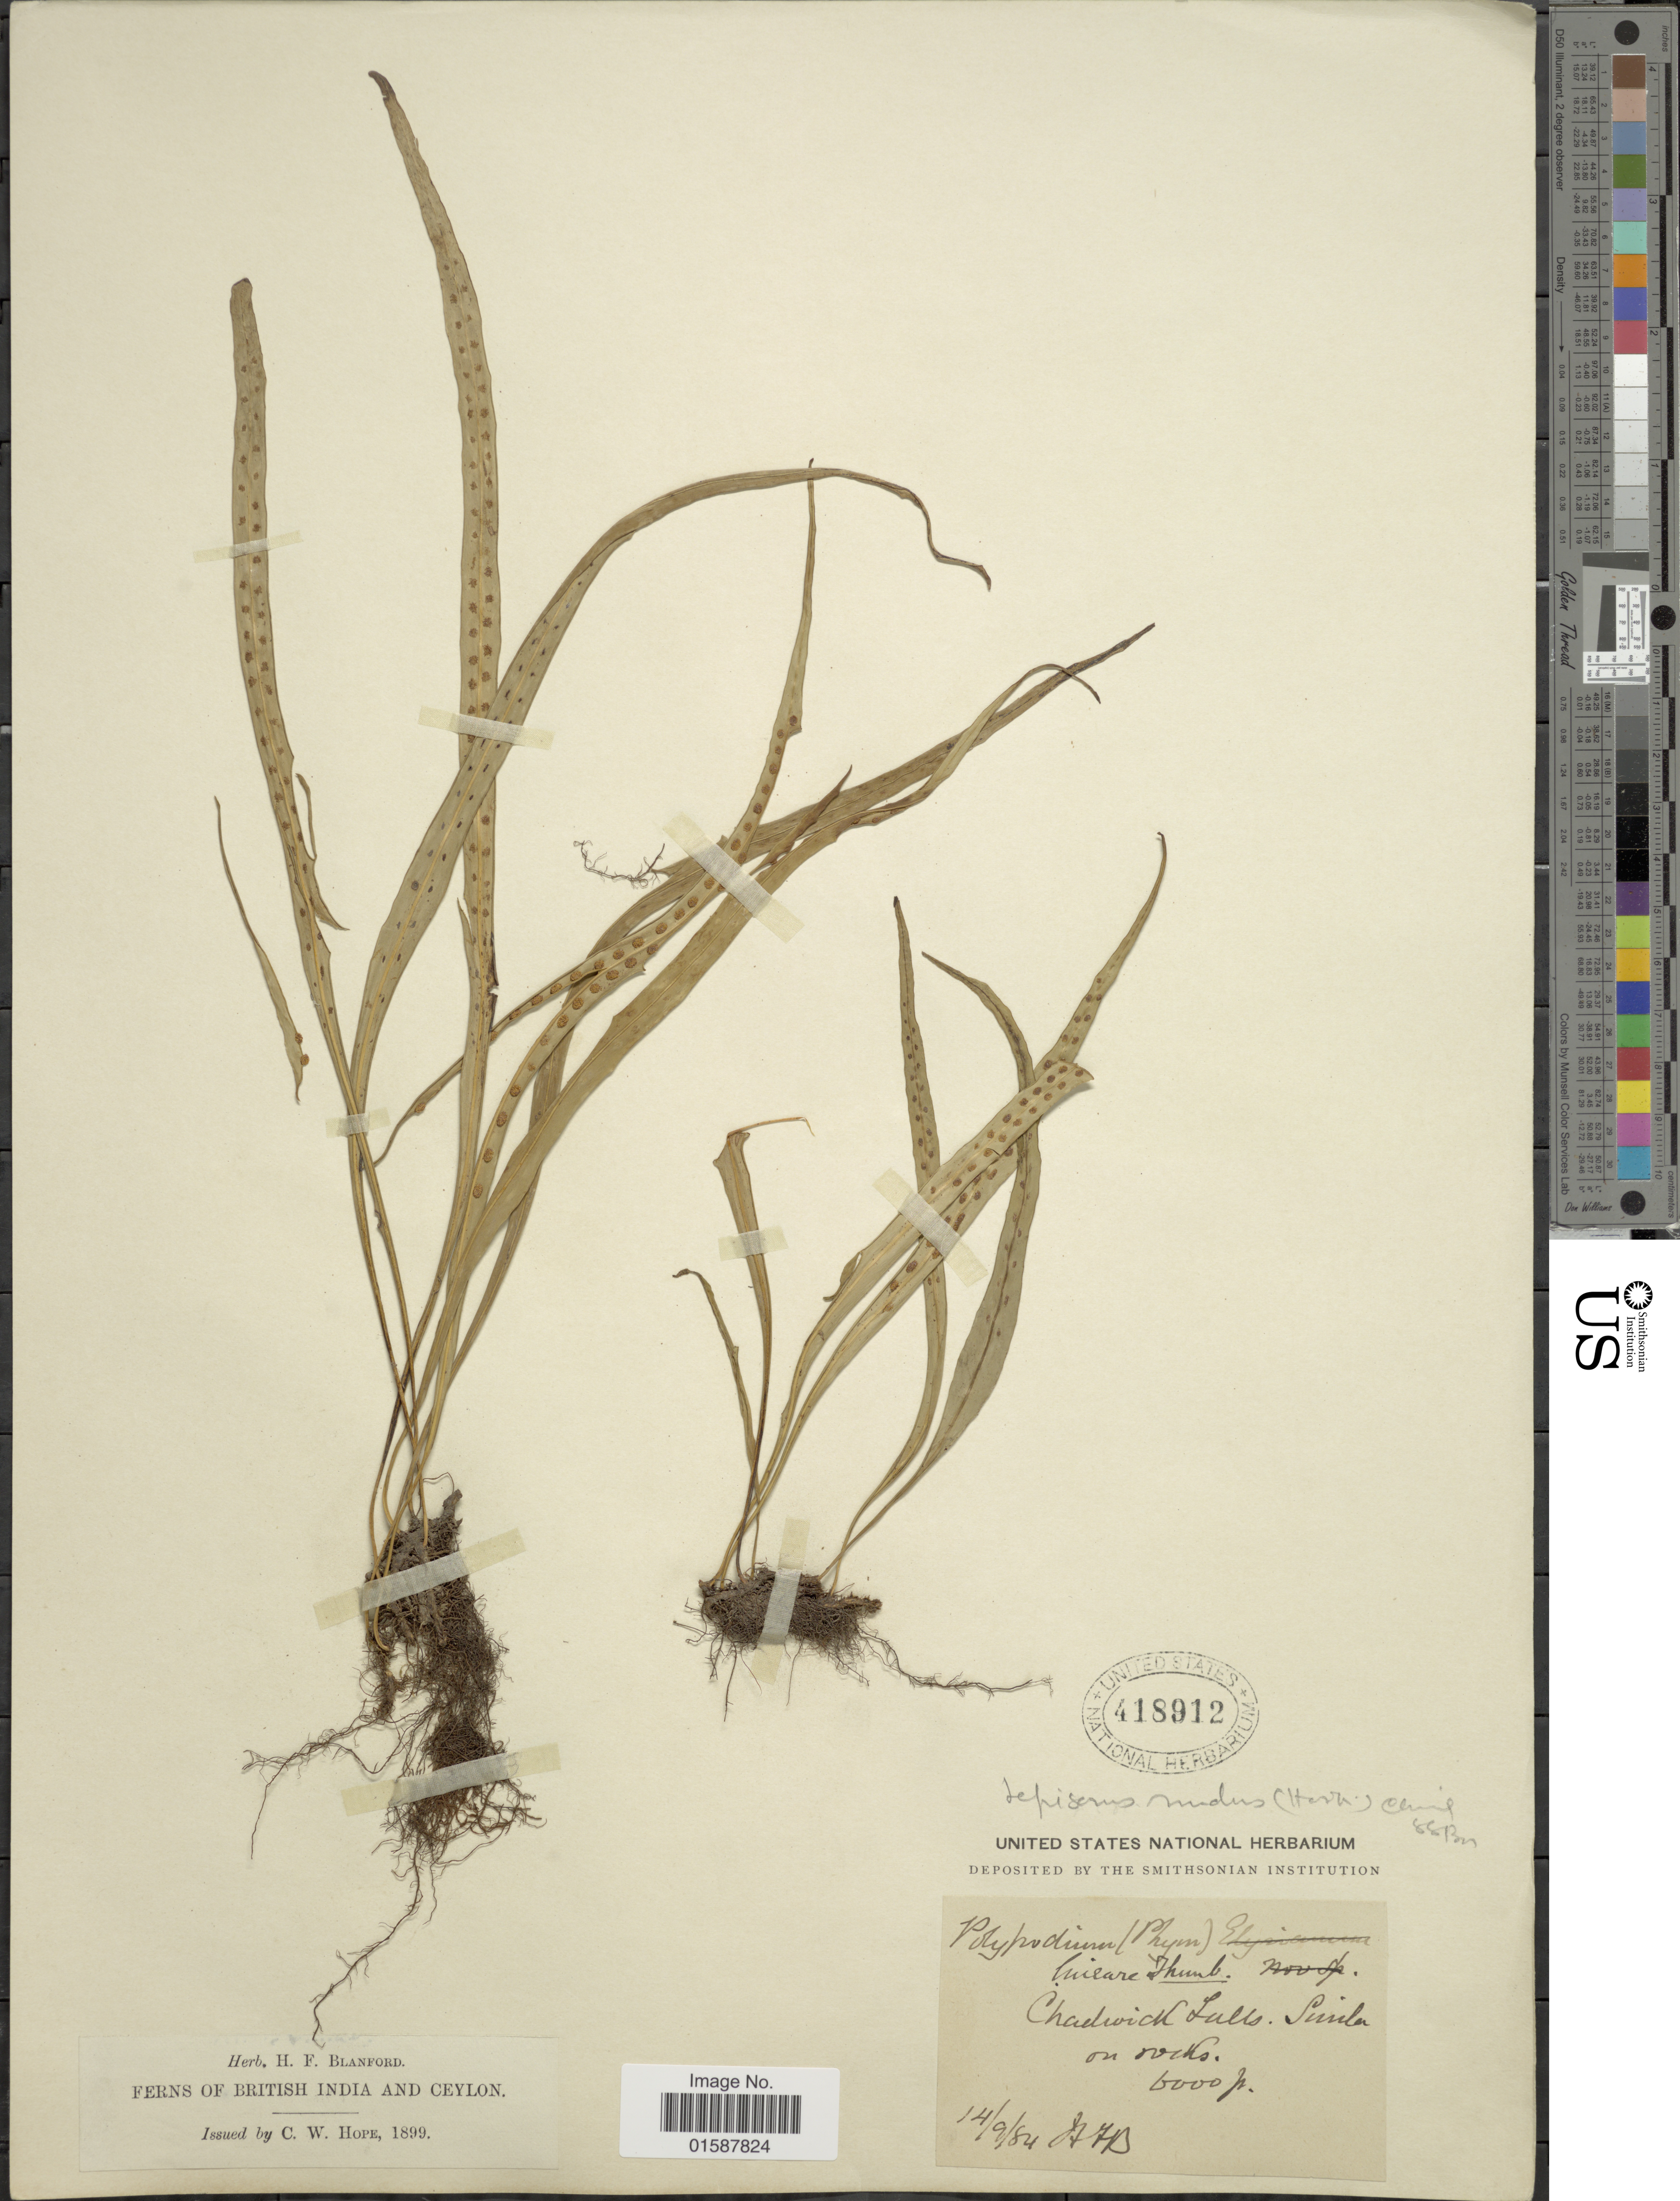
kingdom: Plantae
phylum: Tracheophyta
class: Polypodiopsida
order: Polypodiales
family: Polypodiaceae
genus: Lepisorus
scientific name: Lepisorus nuduisculum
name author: (Kunze)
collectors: H. Blanford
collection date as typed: Transcribed d/m/y: 14/9/84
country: India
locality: British India and ceylon. Chadwich Falls. Simla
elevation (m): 1829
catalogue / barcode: US 418912